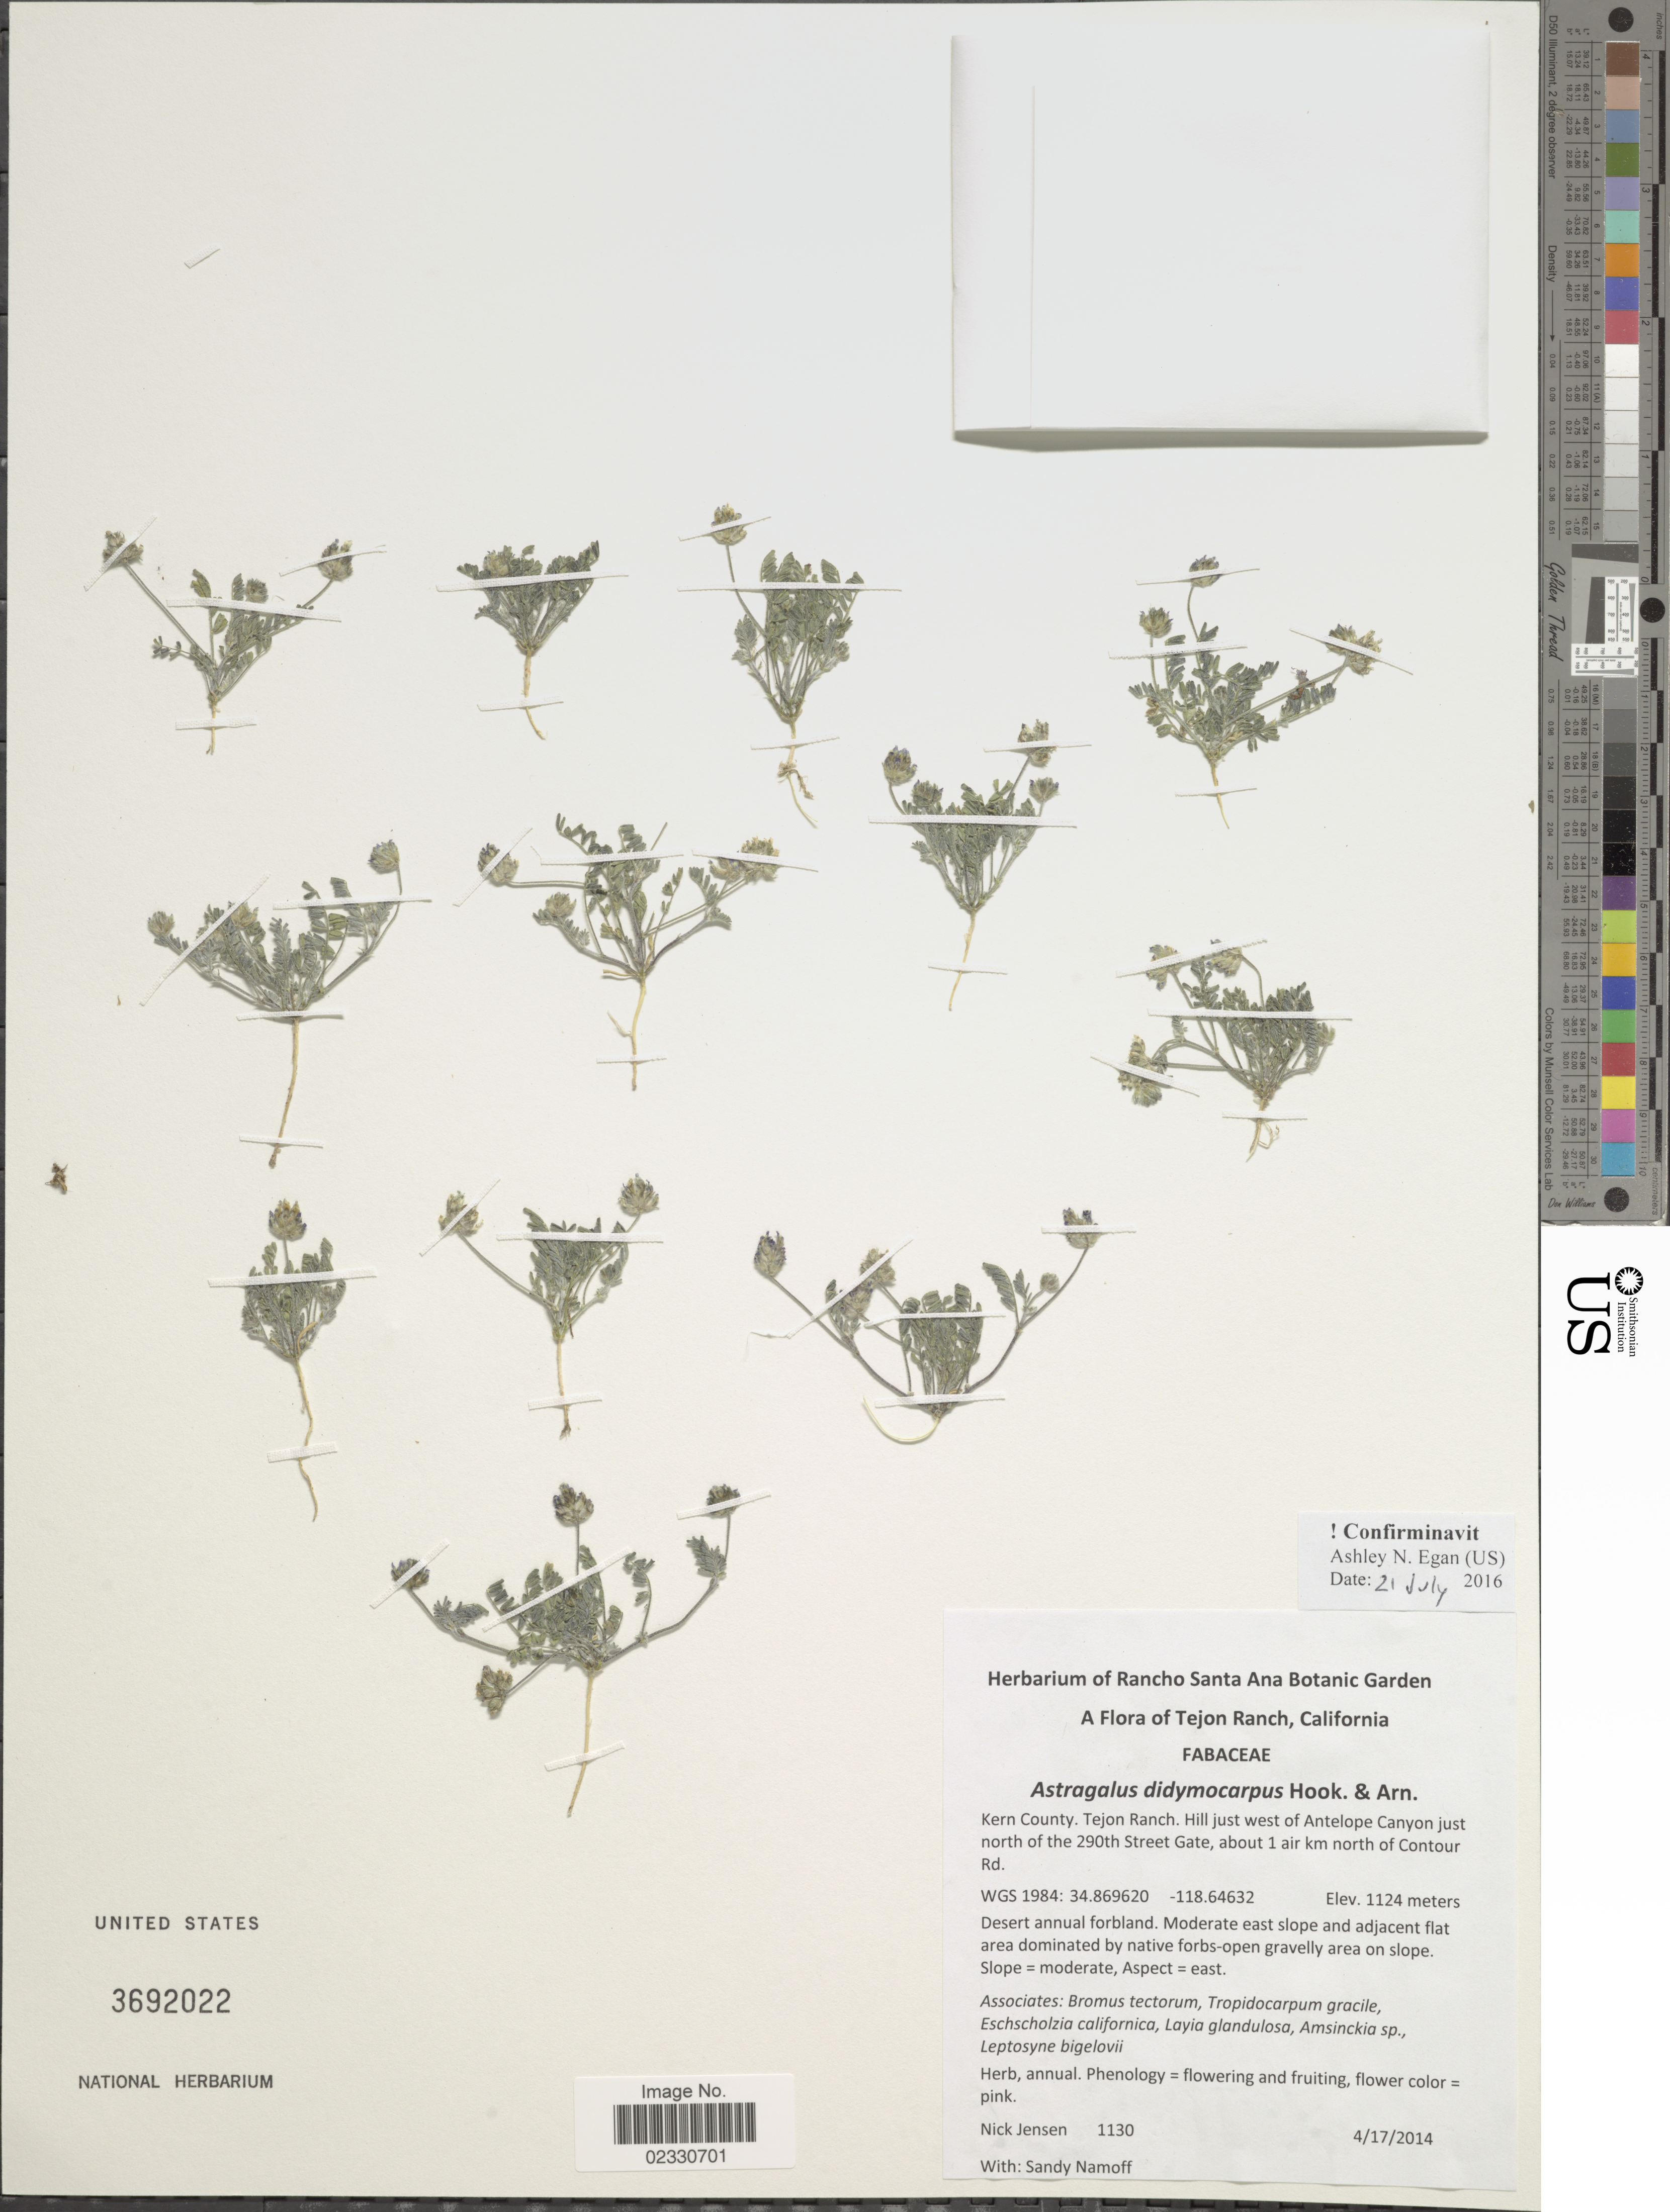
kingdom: Plantae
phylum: Tracheophyta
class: Magnoliopsida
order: Fabales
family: Fabaceae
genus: Astragalus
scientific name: Astragalus didymocarpus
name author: Hook. & Arn.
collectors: N. Jensen & S. M. Namoff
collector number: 1130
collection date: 2014-04-17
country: United States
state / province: California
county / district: Kern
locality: Tejon Ranch, Kern County, Hill just west of Antelope Canyon just north of the 29th Street Gate, about 1 air km north of Contour Rd., WGS 1984: 34.869620 -118.64632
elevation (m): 1124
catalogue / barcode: US 3692022